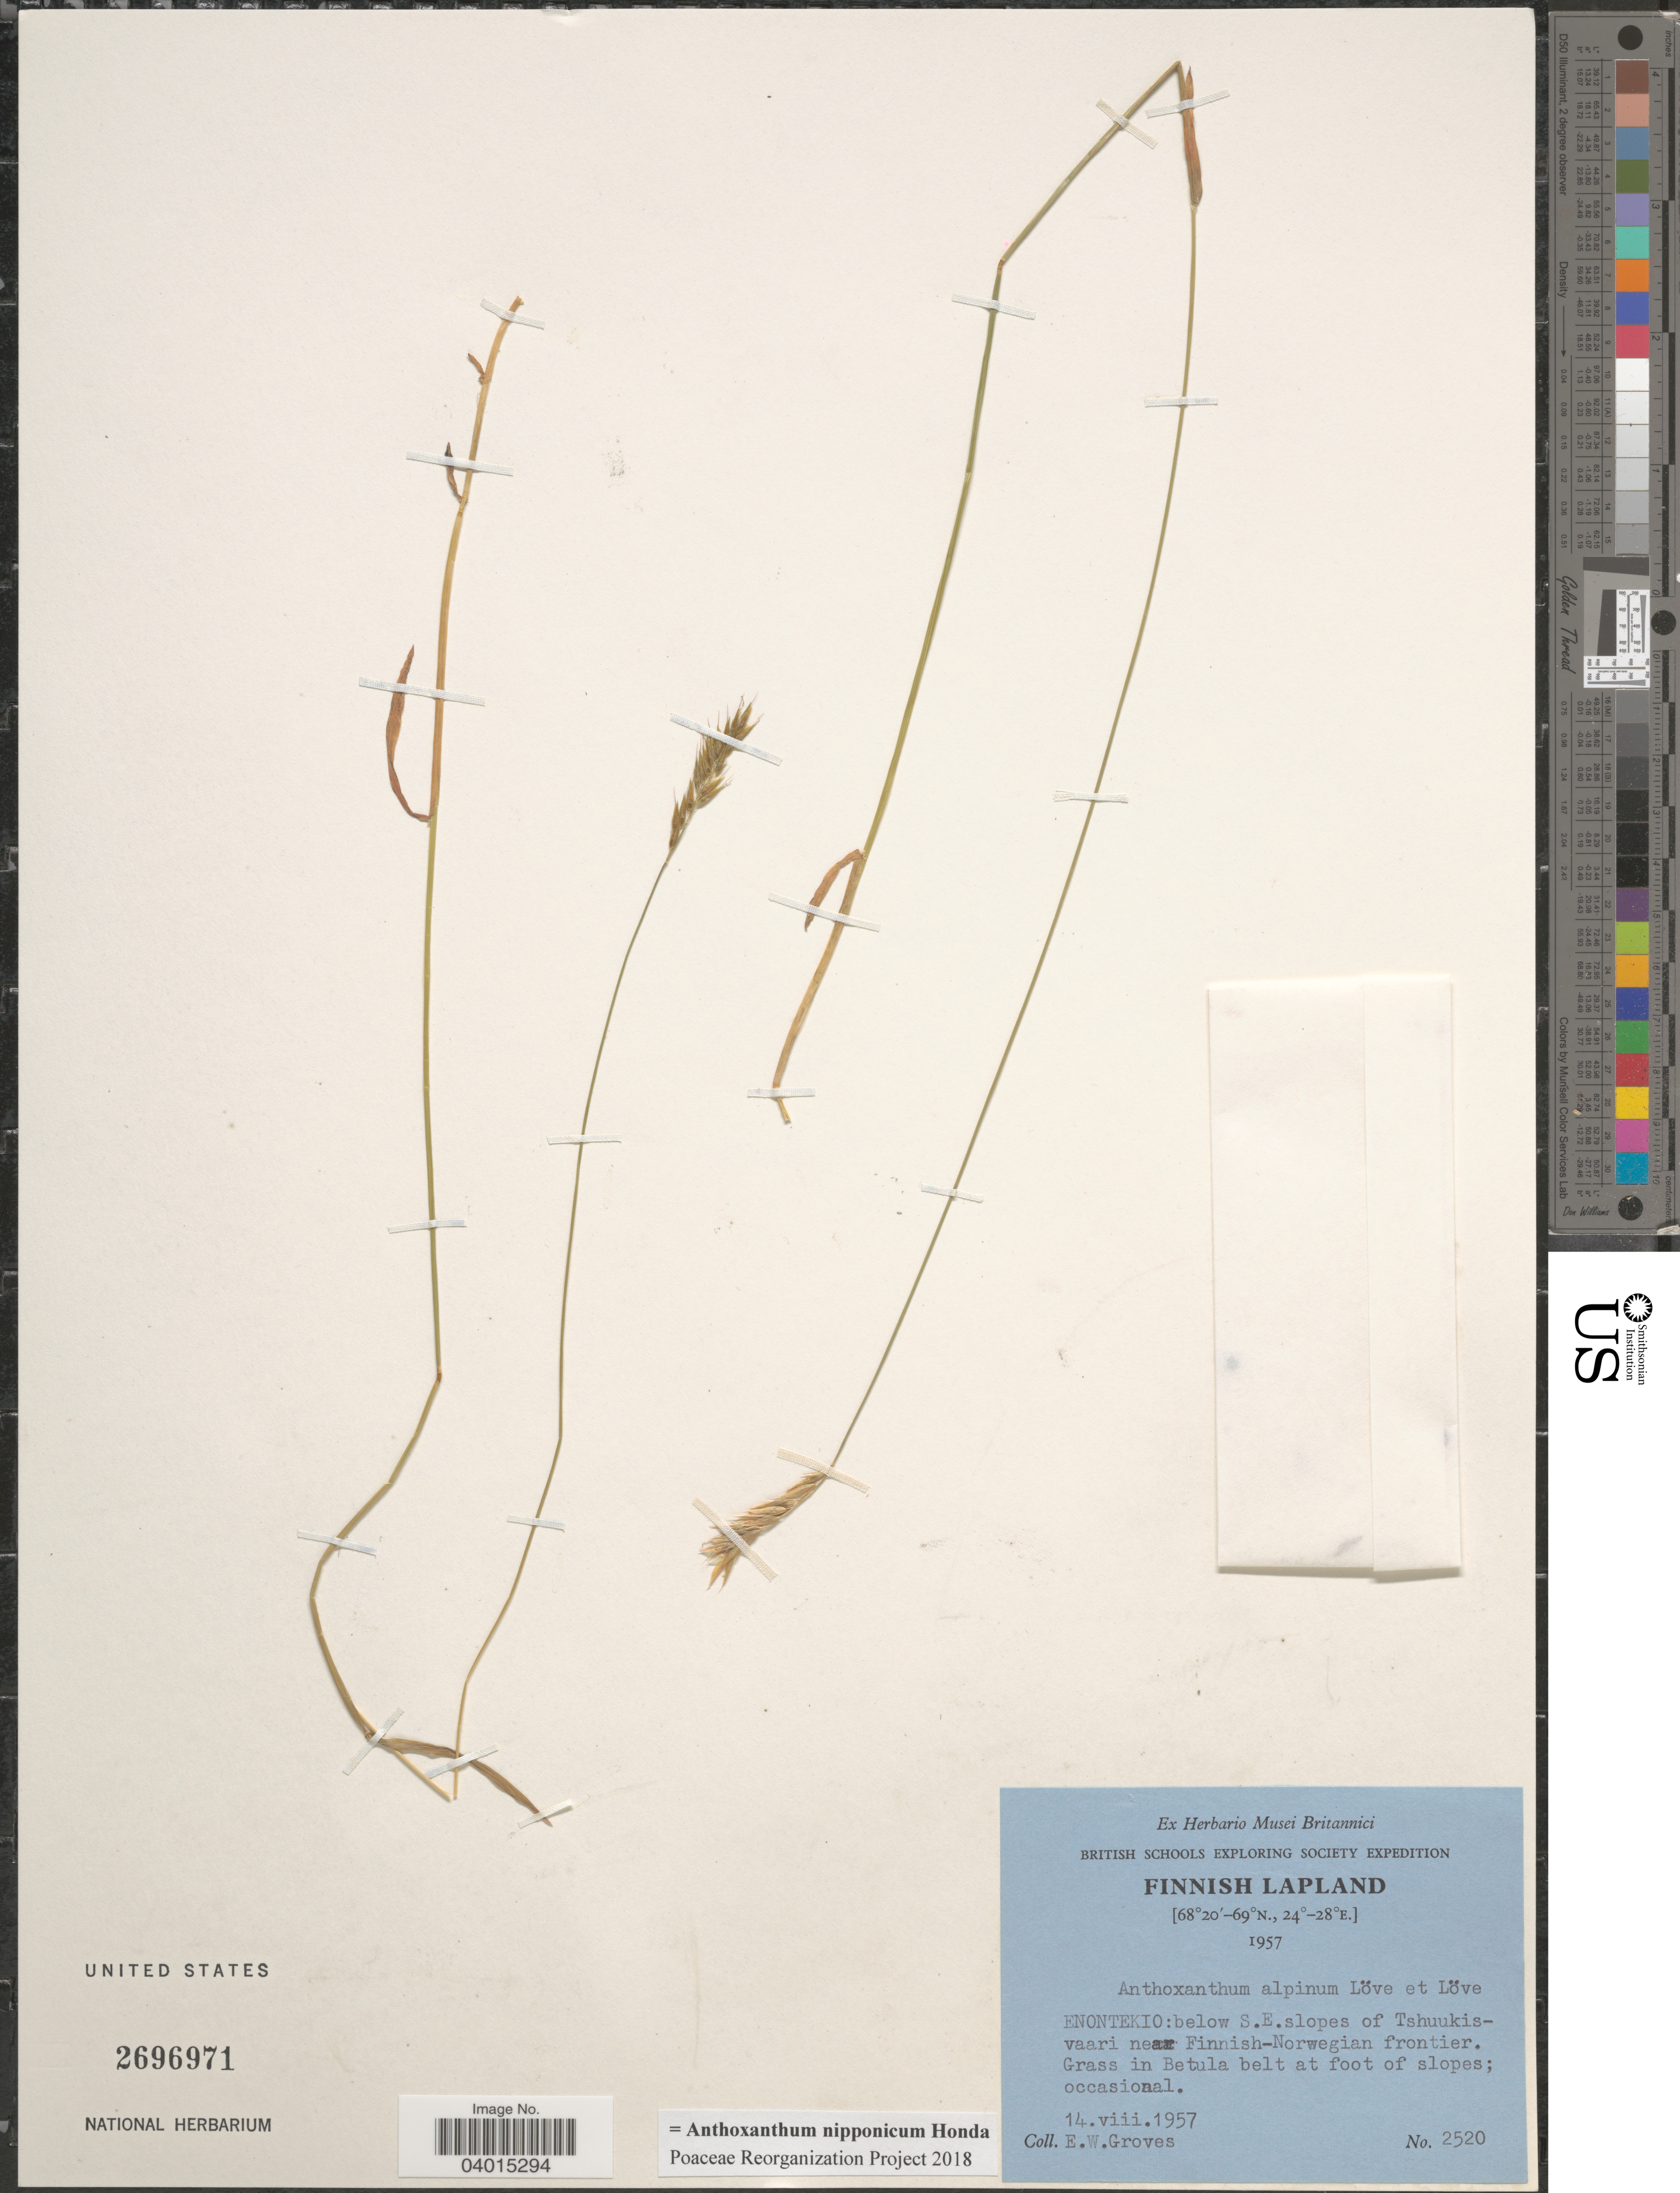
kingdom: Plantae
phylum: Tracheophyta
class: Liliopsida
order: Poales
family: Poaceae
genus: Anthoxanthum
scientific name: Anthoxanthum nipponicum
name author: Honda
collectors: E. Groves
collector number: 2520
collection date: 1957-08-14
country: Finland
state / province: Lappi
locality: Finnish Lapland. Enontekio: below S.E. slopes of Tshuukisvaari near Finnish-Norwegian frontier. Grass in Betula belt at foot of slopes.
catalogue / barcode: US 2696971